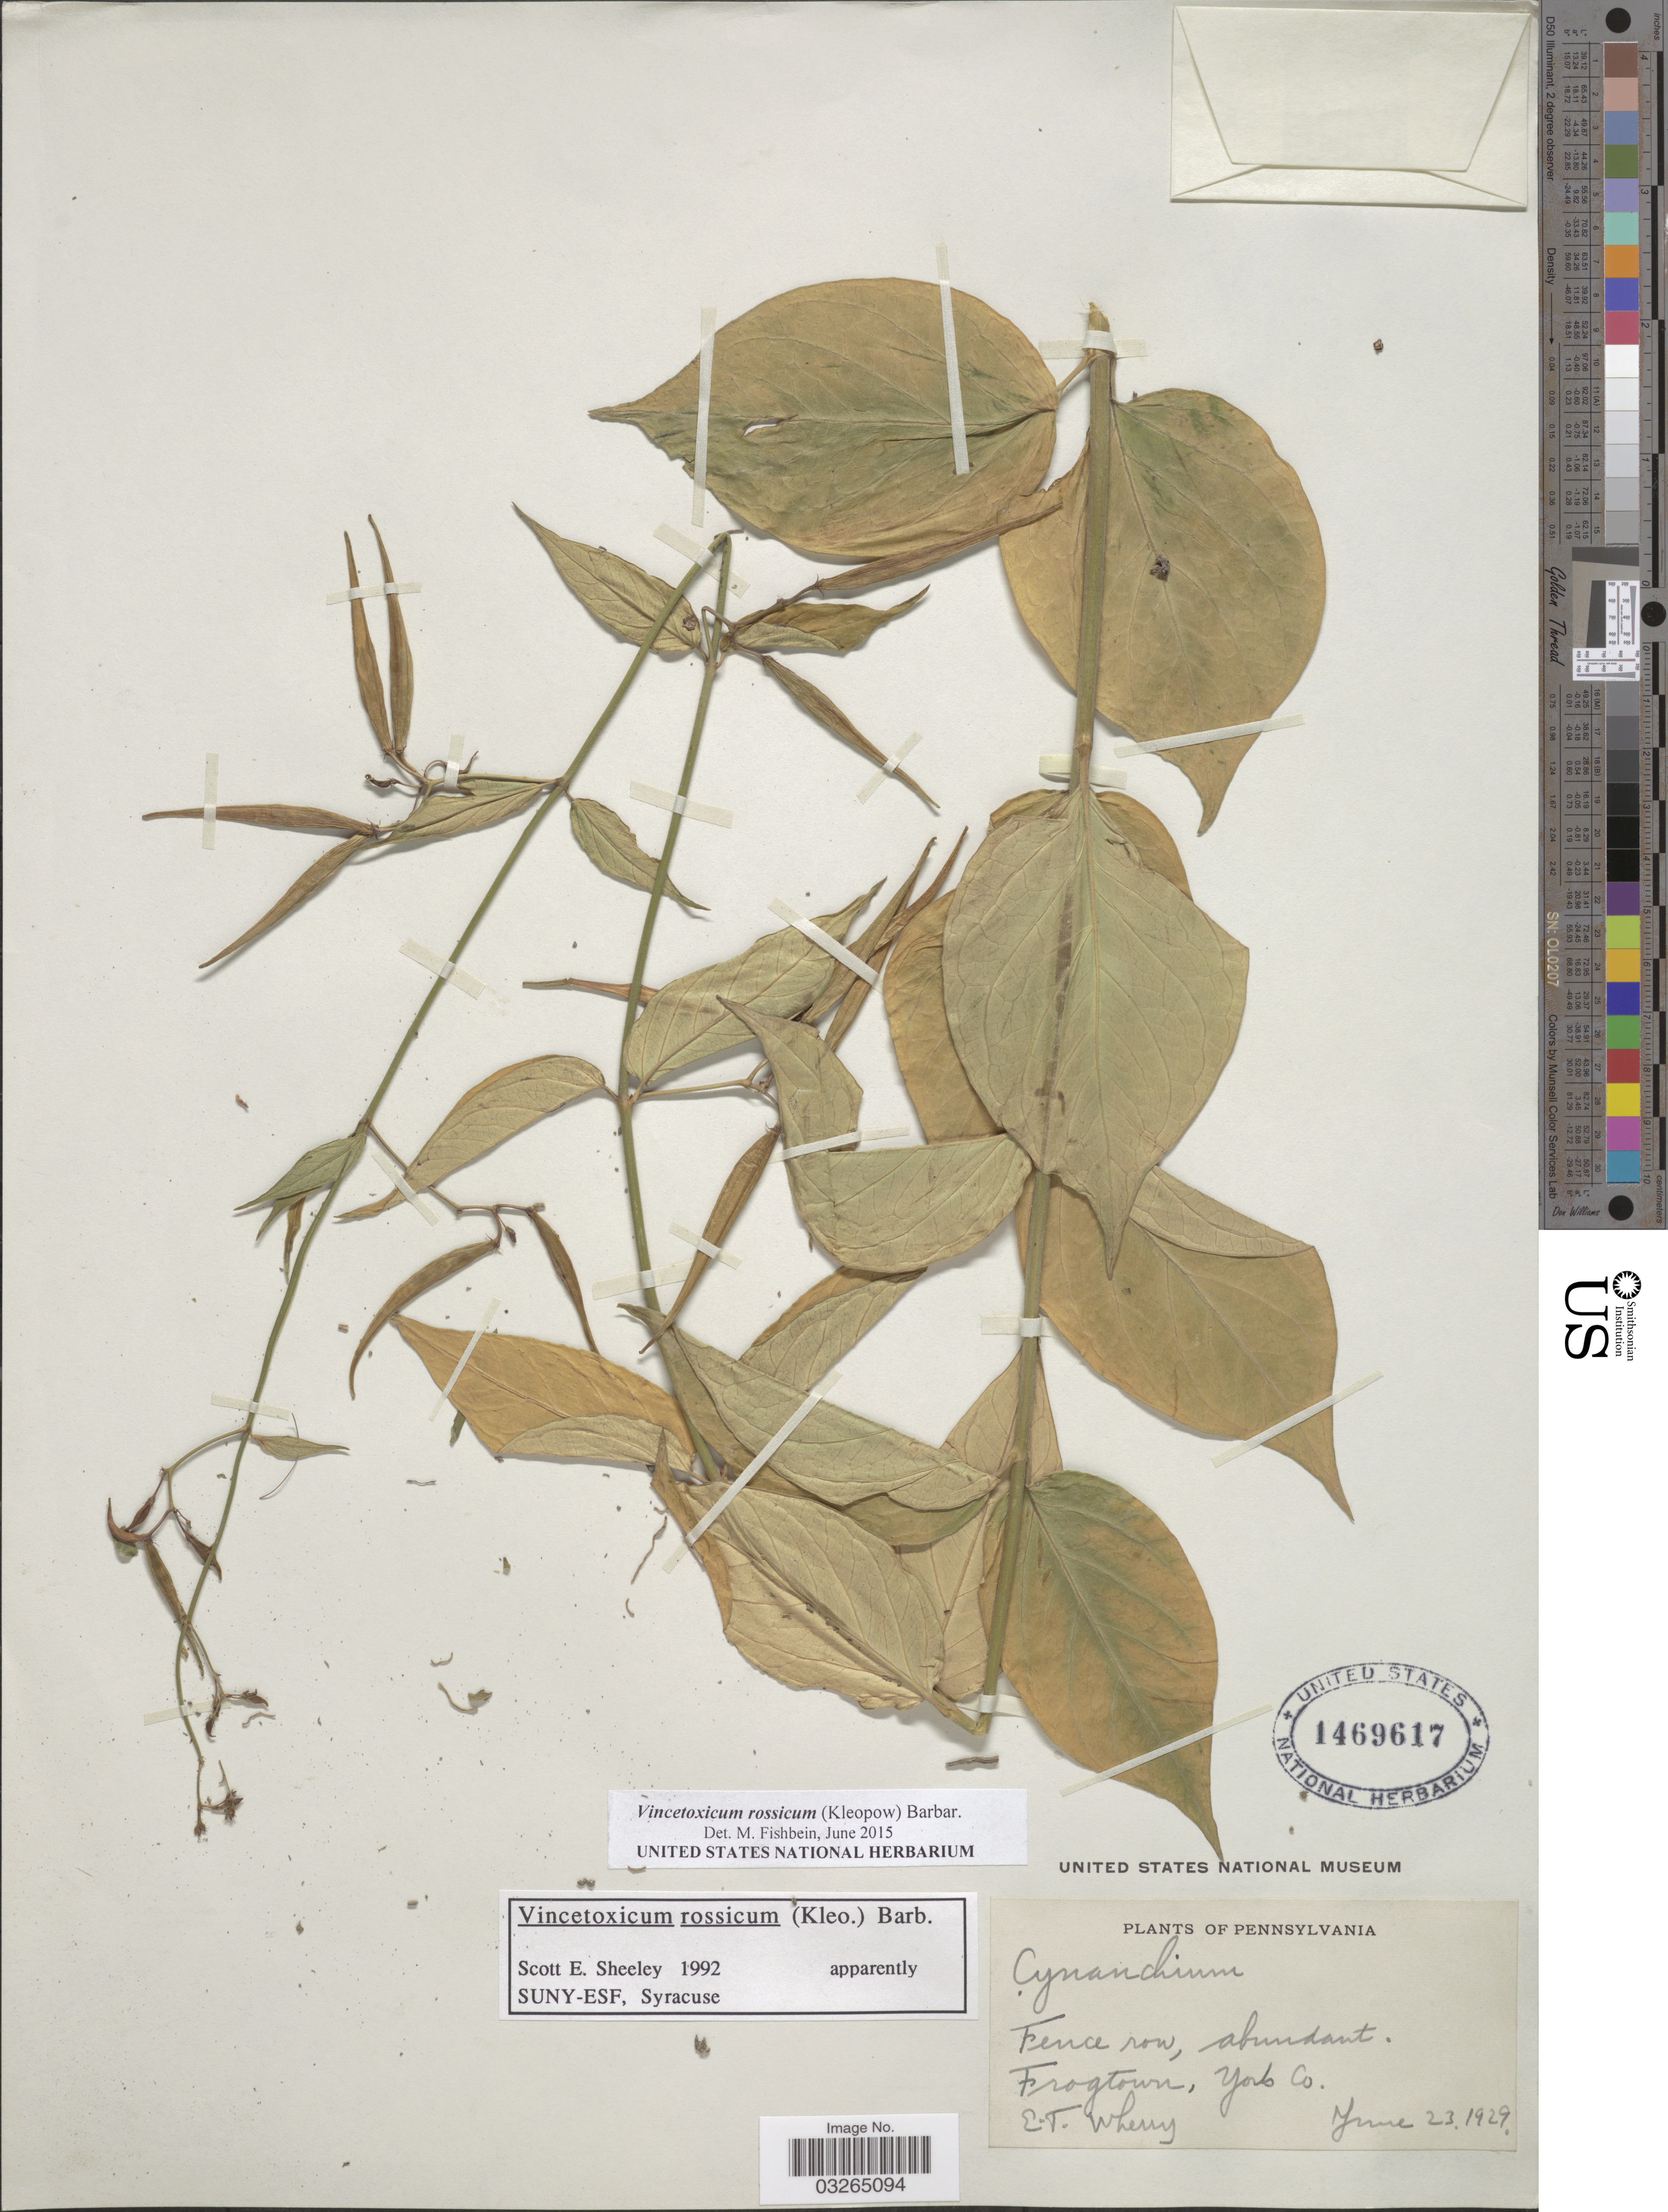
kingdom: Plantae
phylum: Tracheophyta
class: Magnoliopsida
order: Gentianales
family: Apocynaceae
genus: Vincetoxicum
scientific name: Vincetoxicum rossicum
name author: Barbar.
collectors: E. T. Wherry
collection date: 1929-06-23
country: United States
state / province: Pennsylvania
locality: Frogtown, York Co.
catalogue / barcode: US 1469617